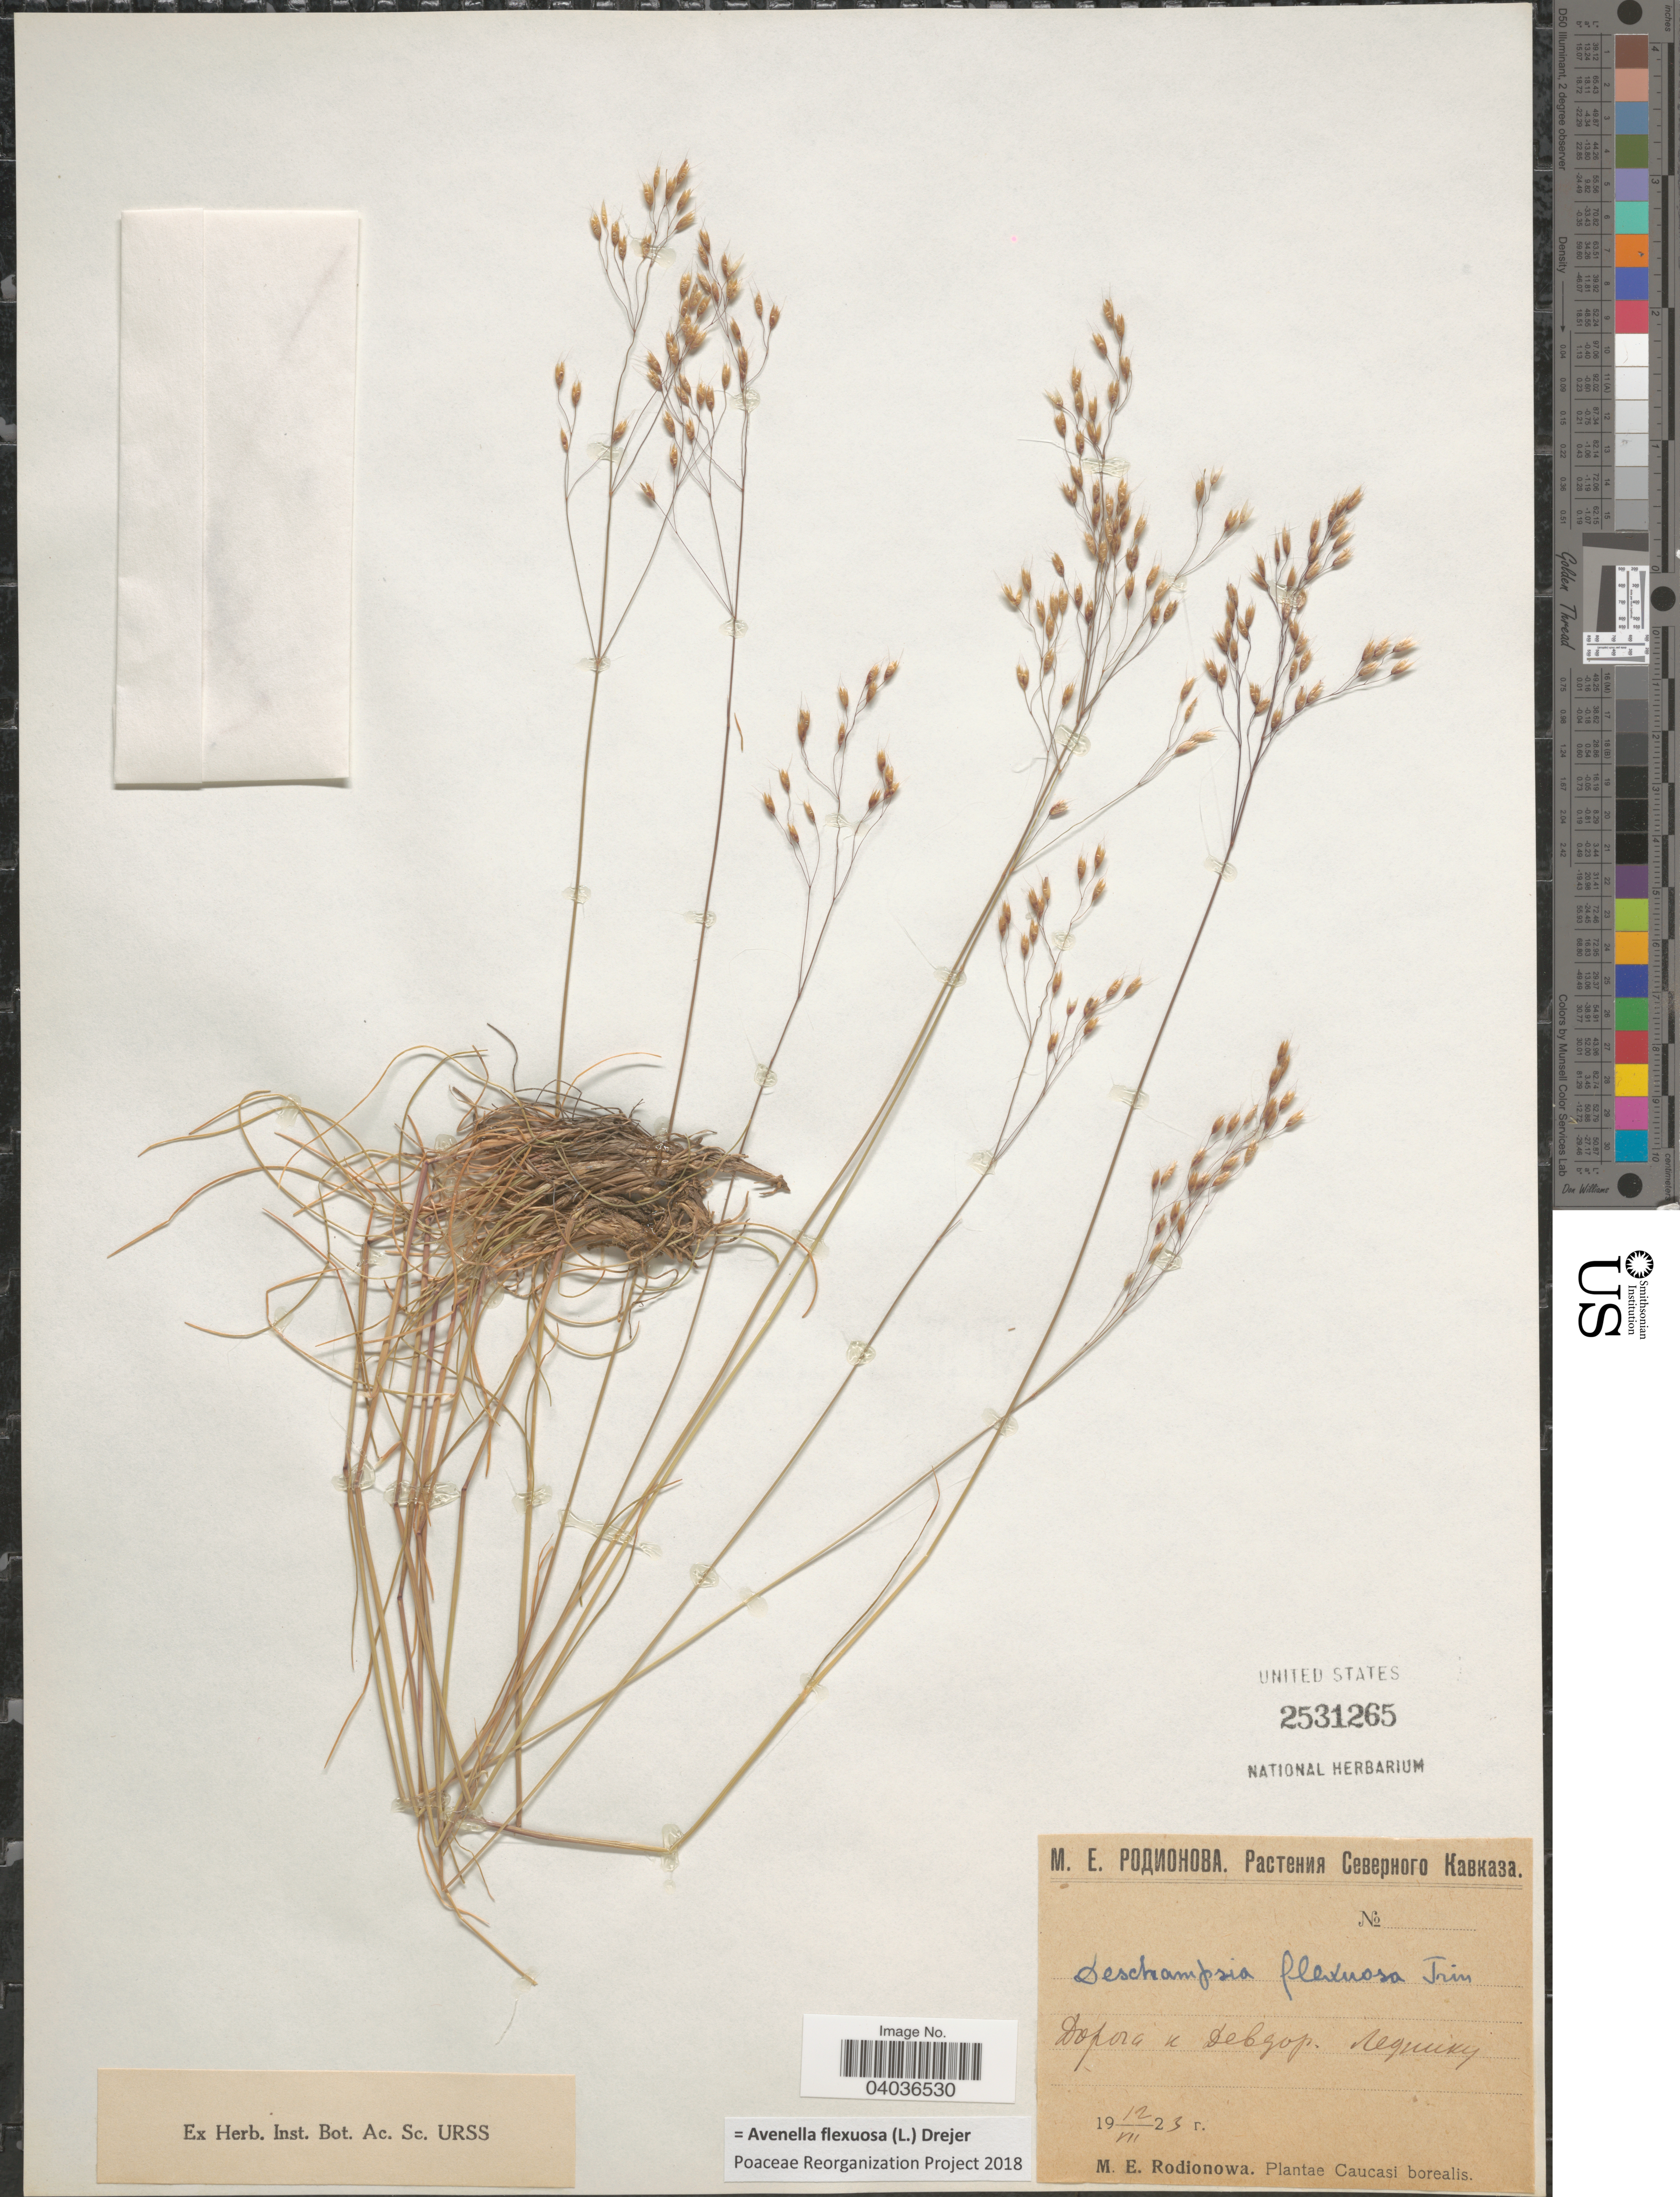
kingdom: Plantae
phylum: Tracheophyta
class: Liliopsida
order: Poales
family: Poaceae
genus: Avenella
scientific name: Avenella flexuosa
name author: (L.) Drejer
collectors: M. Rodionowa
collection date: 1923-07-12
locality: X. Caucasi borealis.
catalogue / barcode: US 2531265